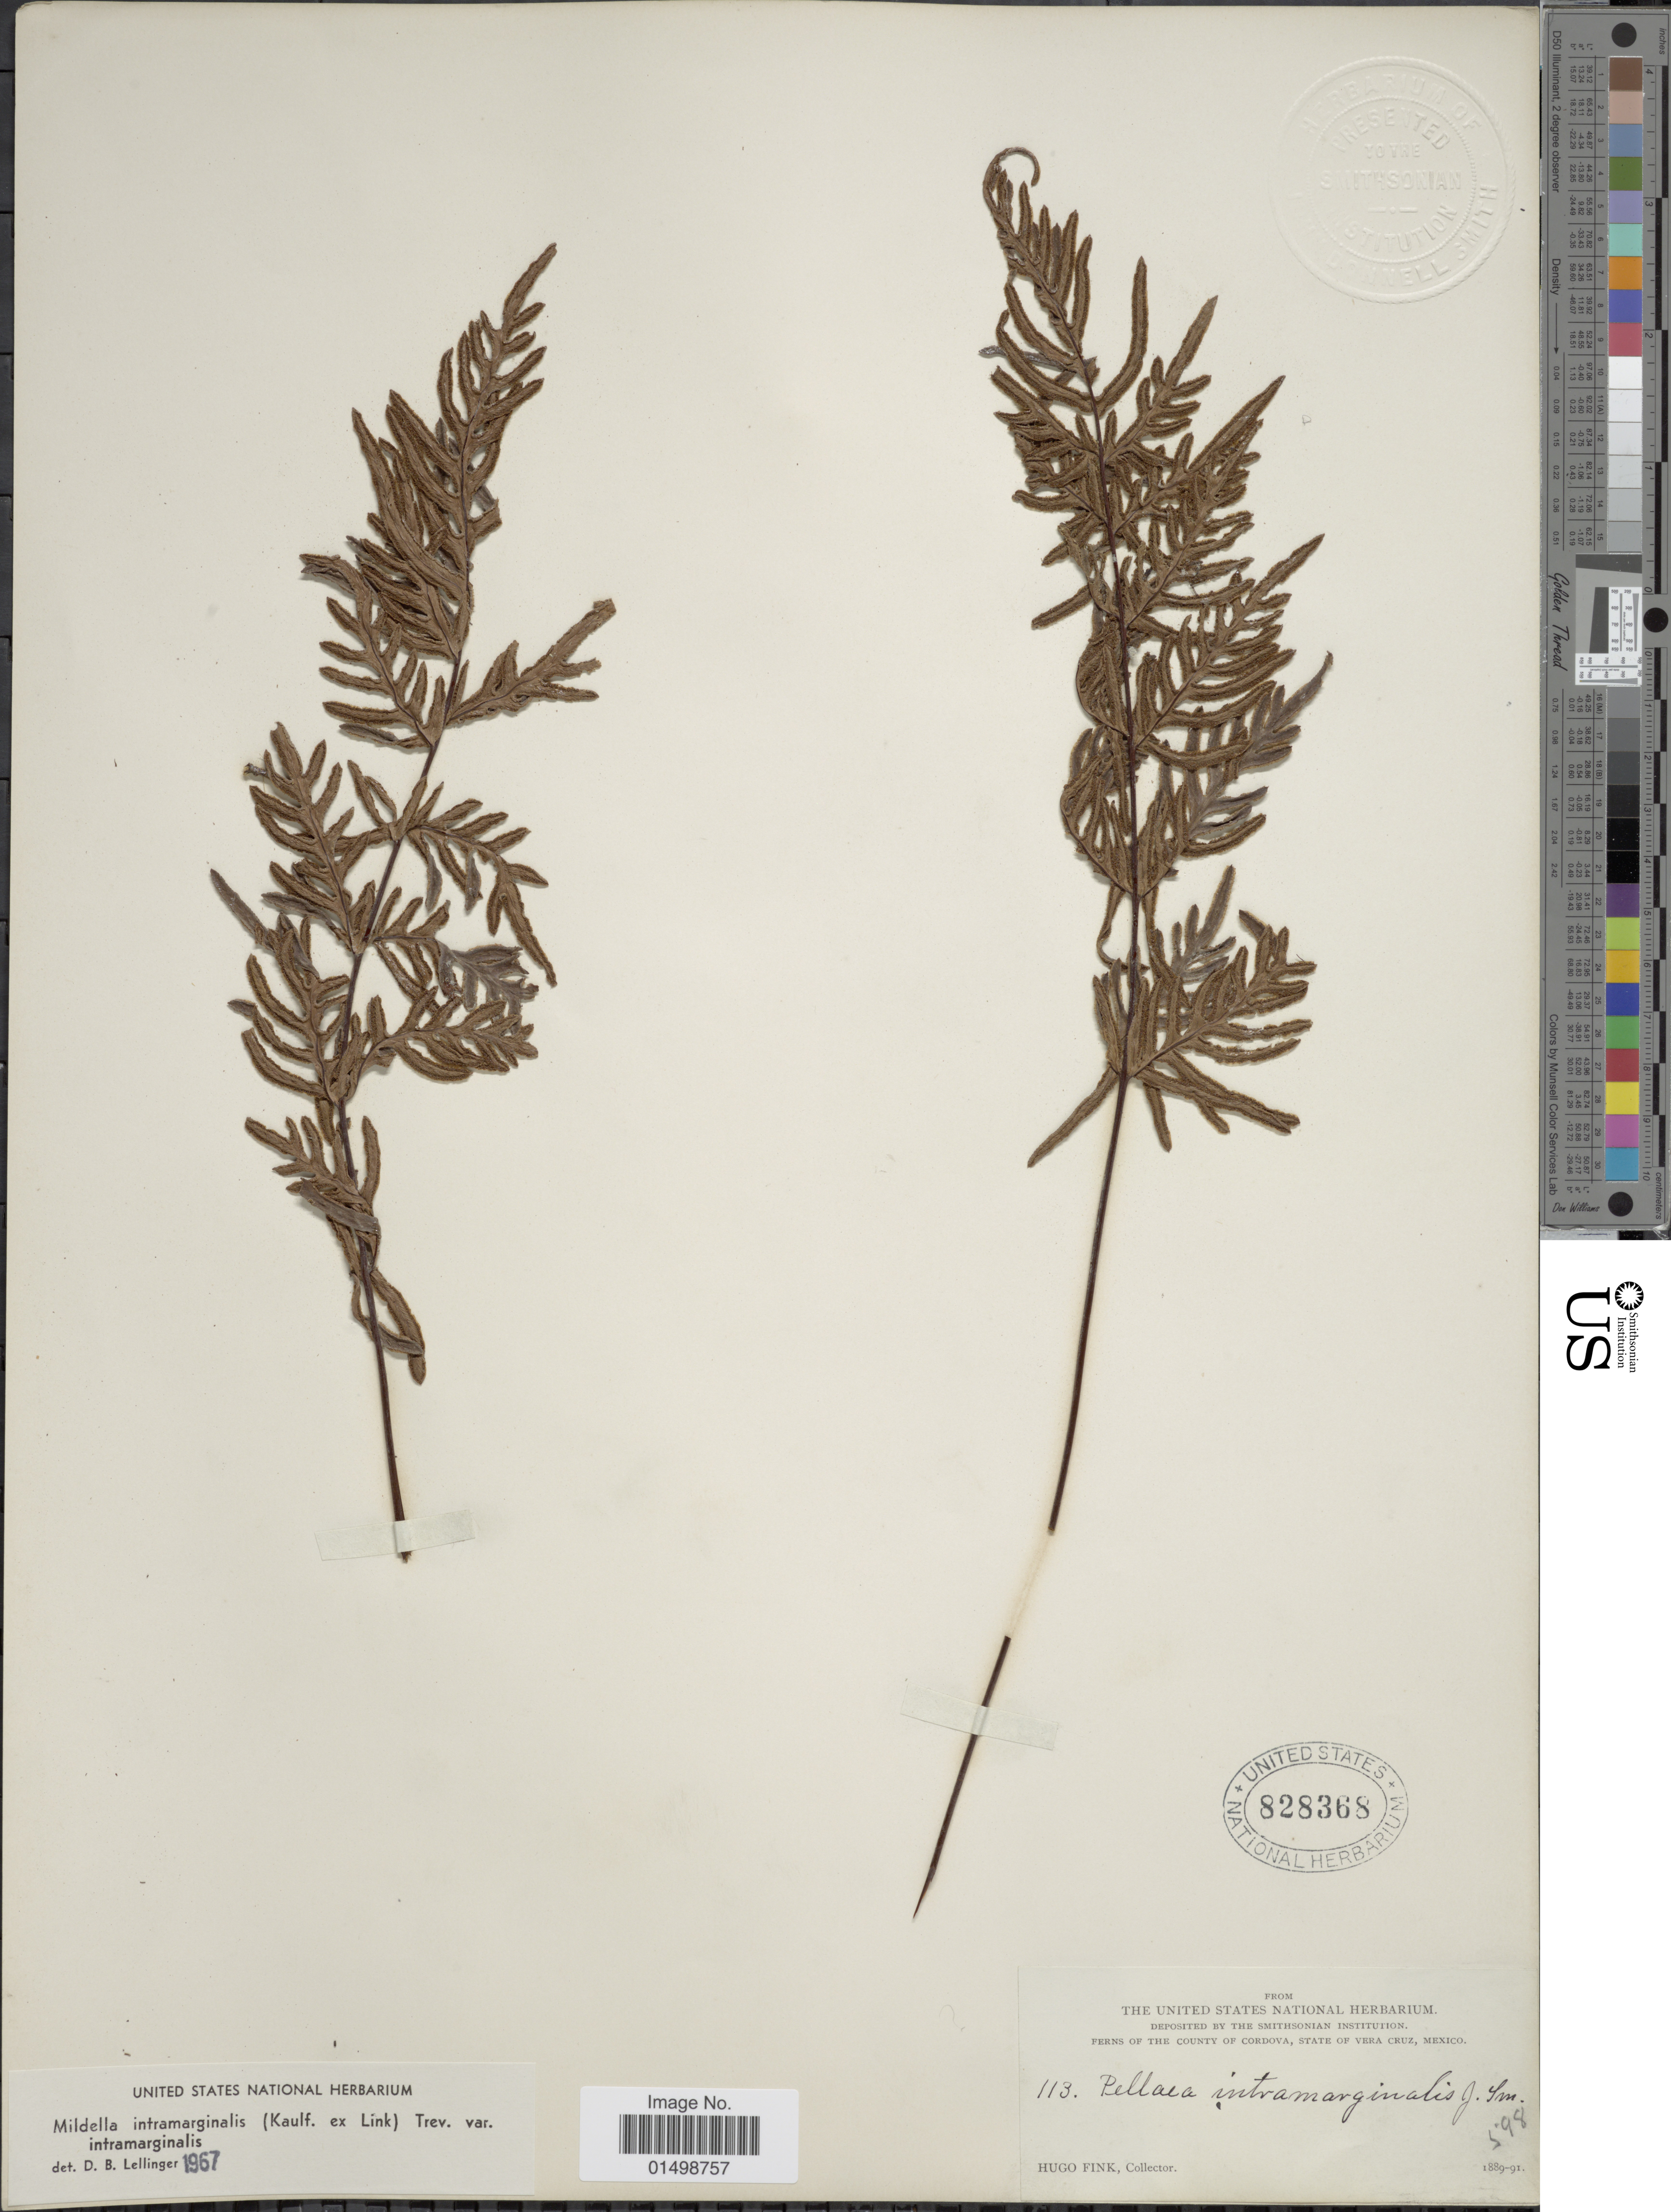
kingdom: Plantae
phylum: Tracheophyta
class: Polypodiopsida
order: Polypodiales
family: Pteridaceae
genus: Cheilanthes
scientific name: Cheilanthes intramarginalis var. intramarginalis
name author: (Kaulf.) Hook.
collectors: H. Fink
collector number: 113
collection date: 1889/1891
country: Mexico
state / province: Veracruz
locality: County of Cordova, State of Vera Cruz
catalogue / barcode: US 828368